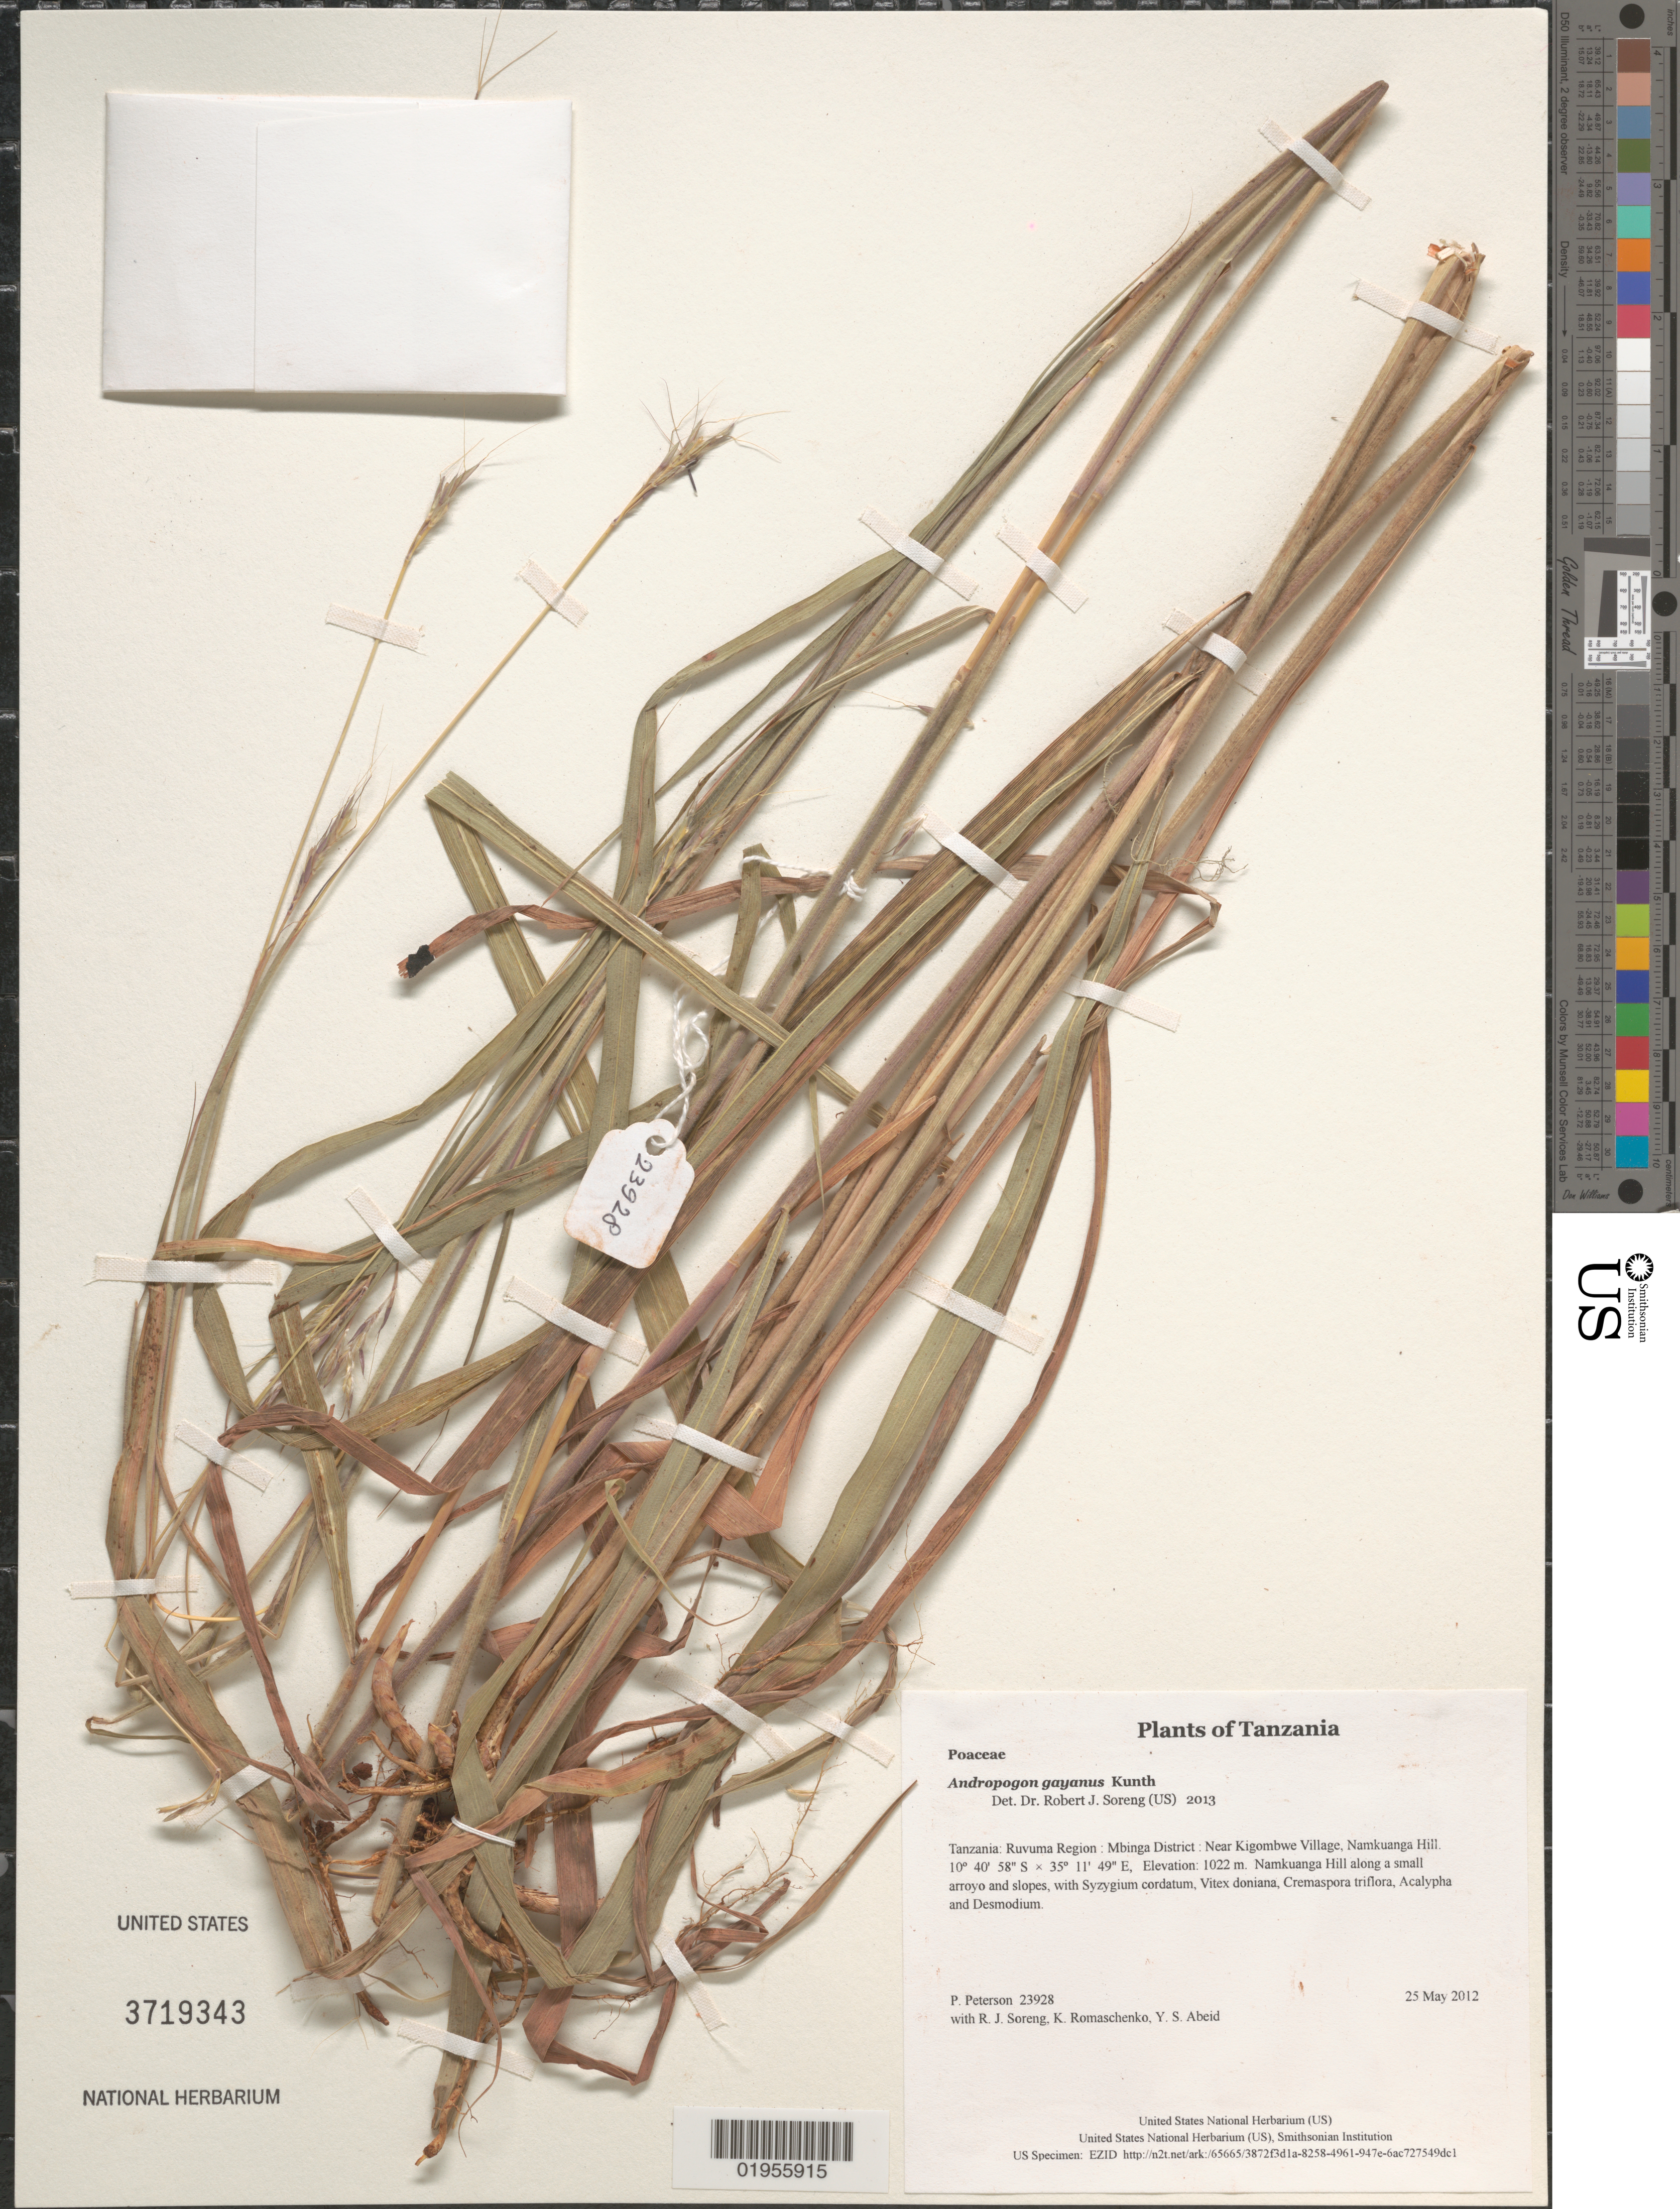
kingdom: Plantae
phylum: Tracheophyta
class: Liliopsida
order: Poales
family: Poaceae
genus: Andropogon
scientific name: Andropogon gayanus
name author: Kunth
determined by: Soreng, Robert J., Research Associate (BOT), Smithsonian Institution - National Museum of Natural History (UNITED STATES)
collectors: P. M. Peterson, R. J. Soreng, K. Romaschenko & Y. Abeid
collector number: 23928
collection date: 2012-05-25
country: Tanzania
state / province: Ruvuma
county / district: Mbinga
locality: Near Kigombwe Village, Namkuanga Hill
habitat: Namkuanga Hill along a small arroyo and slopes, with Syzygium cordatum, Vitex doniana, Cremaspora triflora, Acalypha and Desmodium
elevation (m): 1022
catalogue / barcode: US 3719343